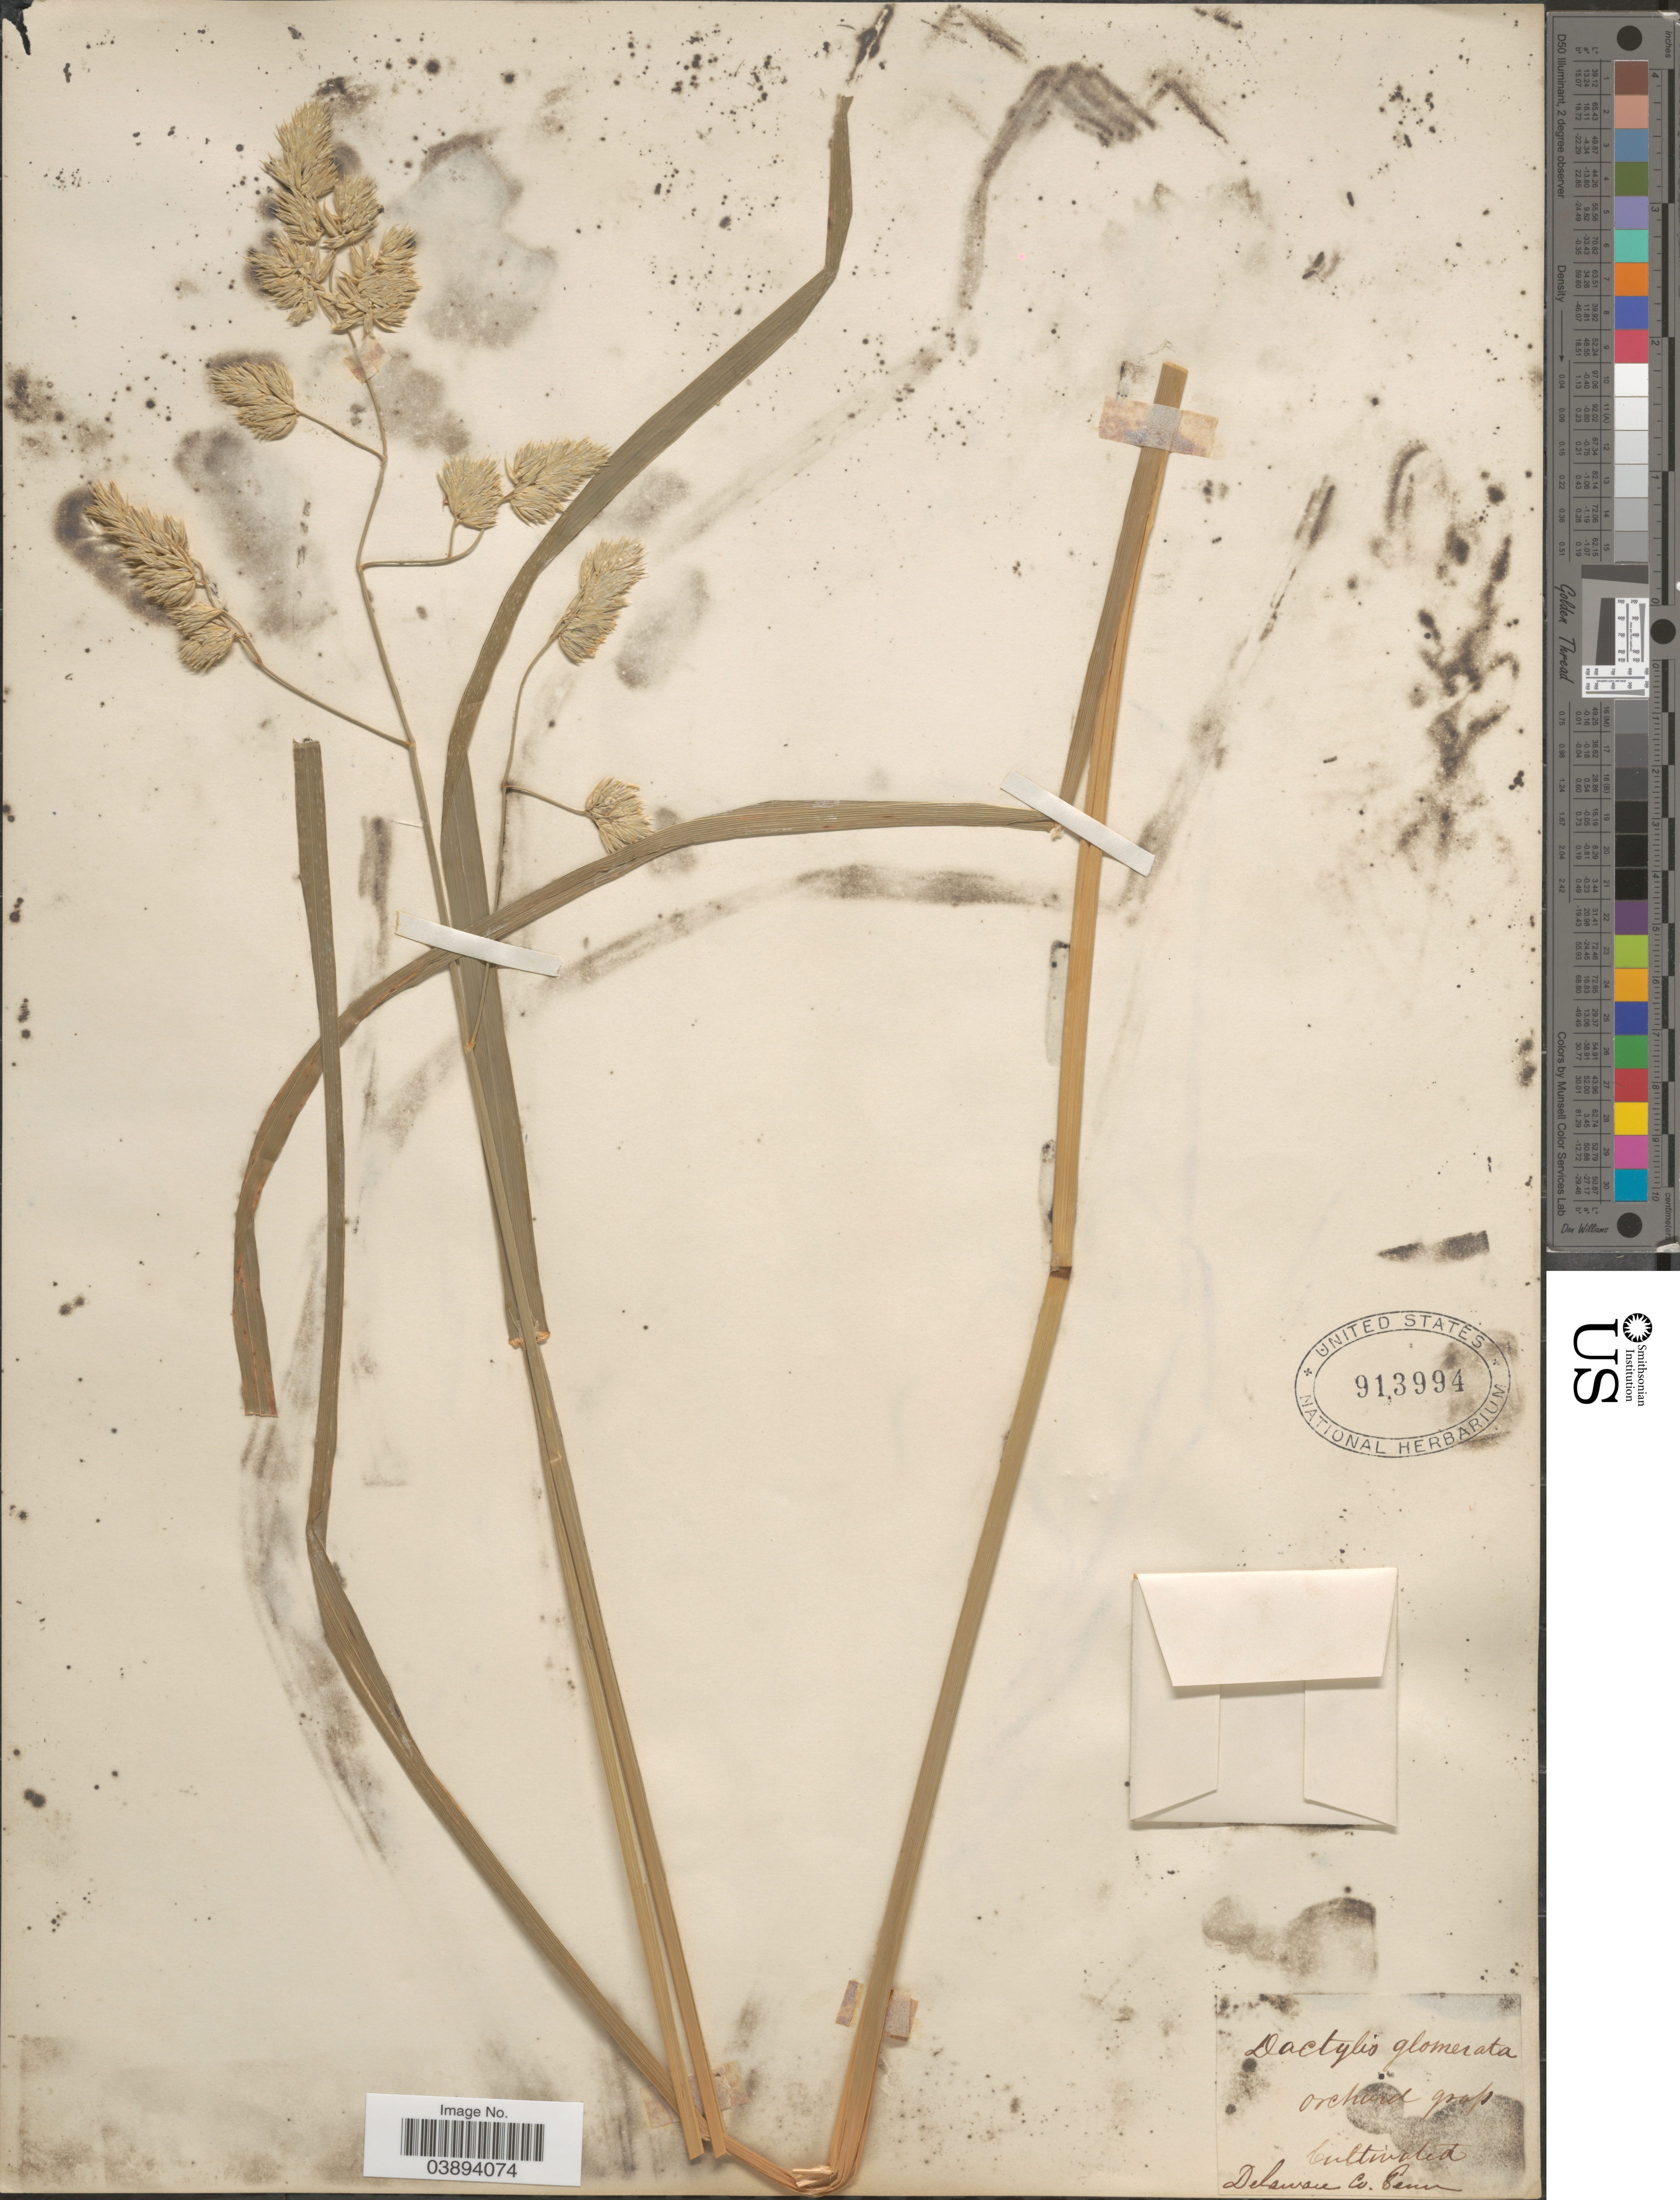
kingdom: Plantae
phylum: Tracheophyta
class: Liliopsida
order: Poales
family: Poaceae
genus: Dactylis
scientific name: Dactylis glomerata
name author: L.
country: United States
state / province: Pennsylvania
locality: Delaware Co.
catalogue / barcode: US 913994